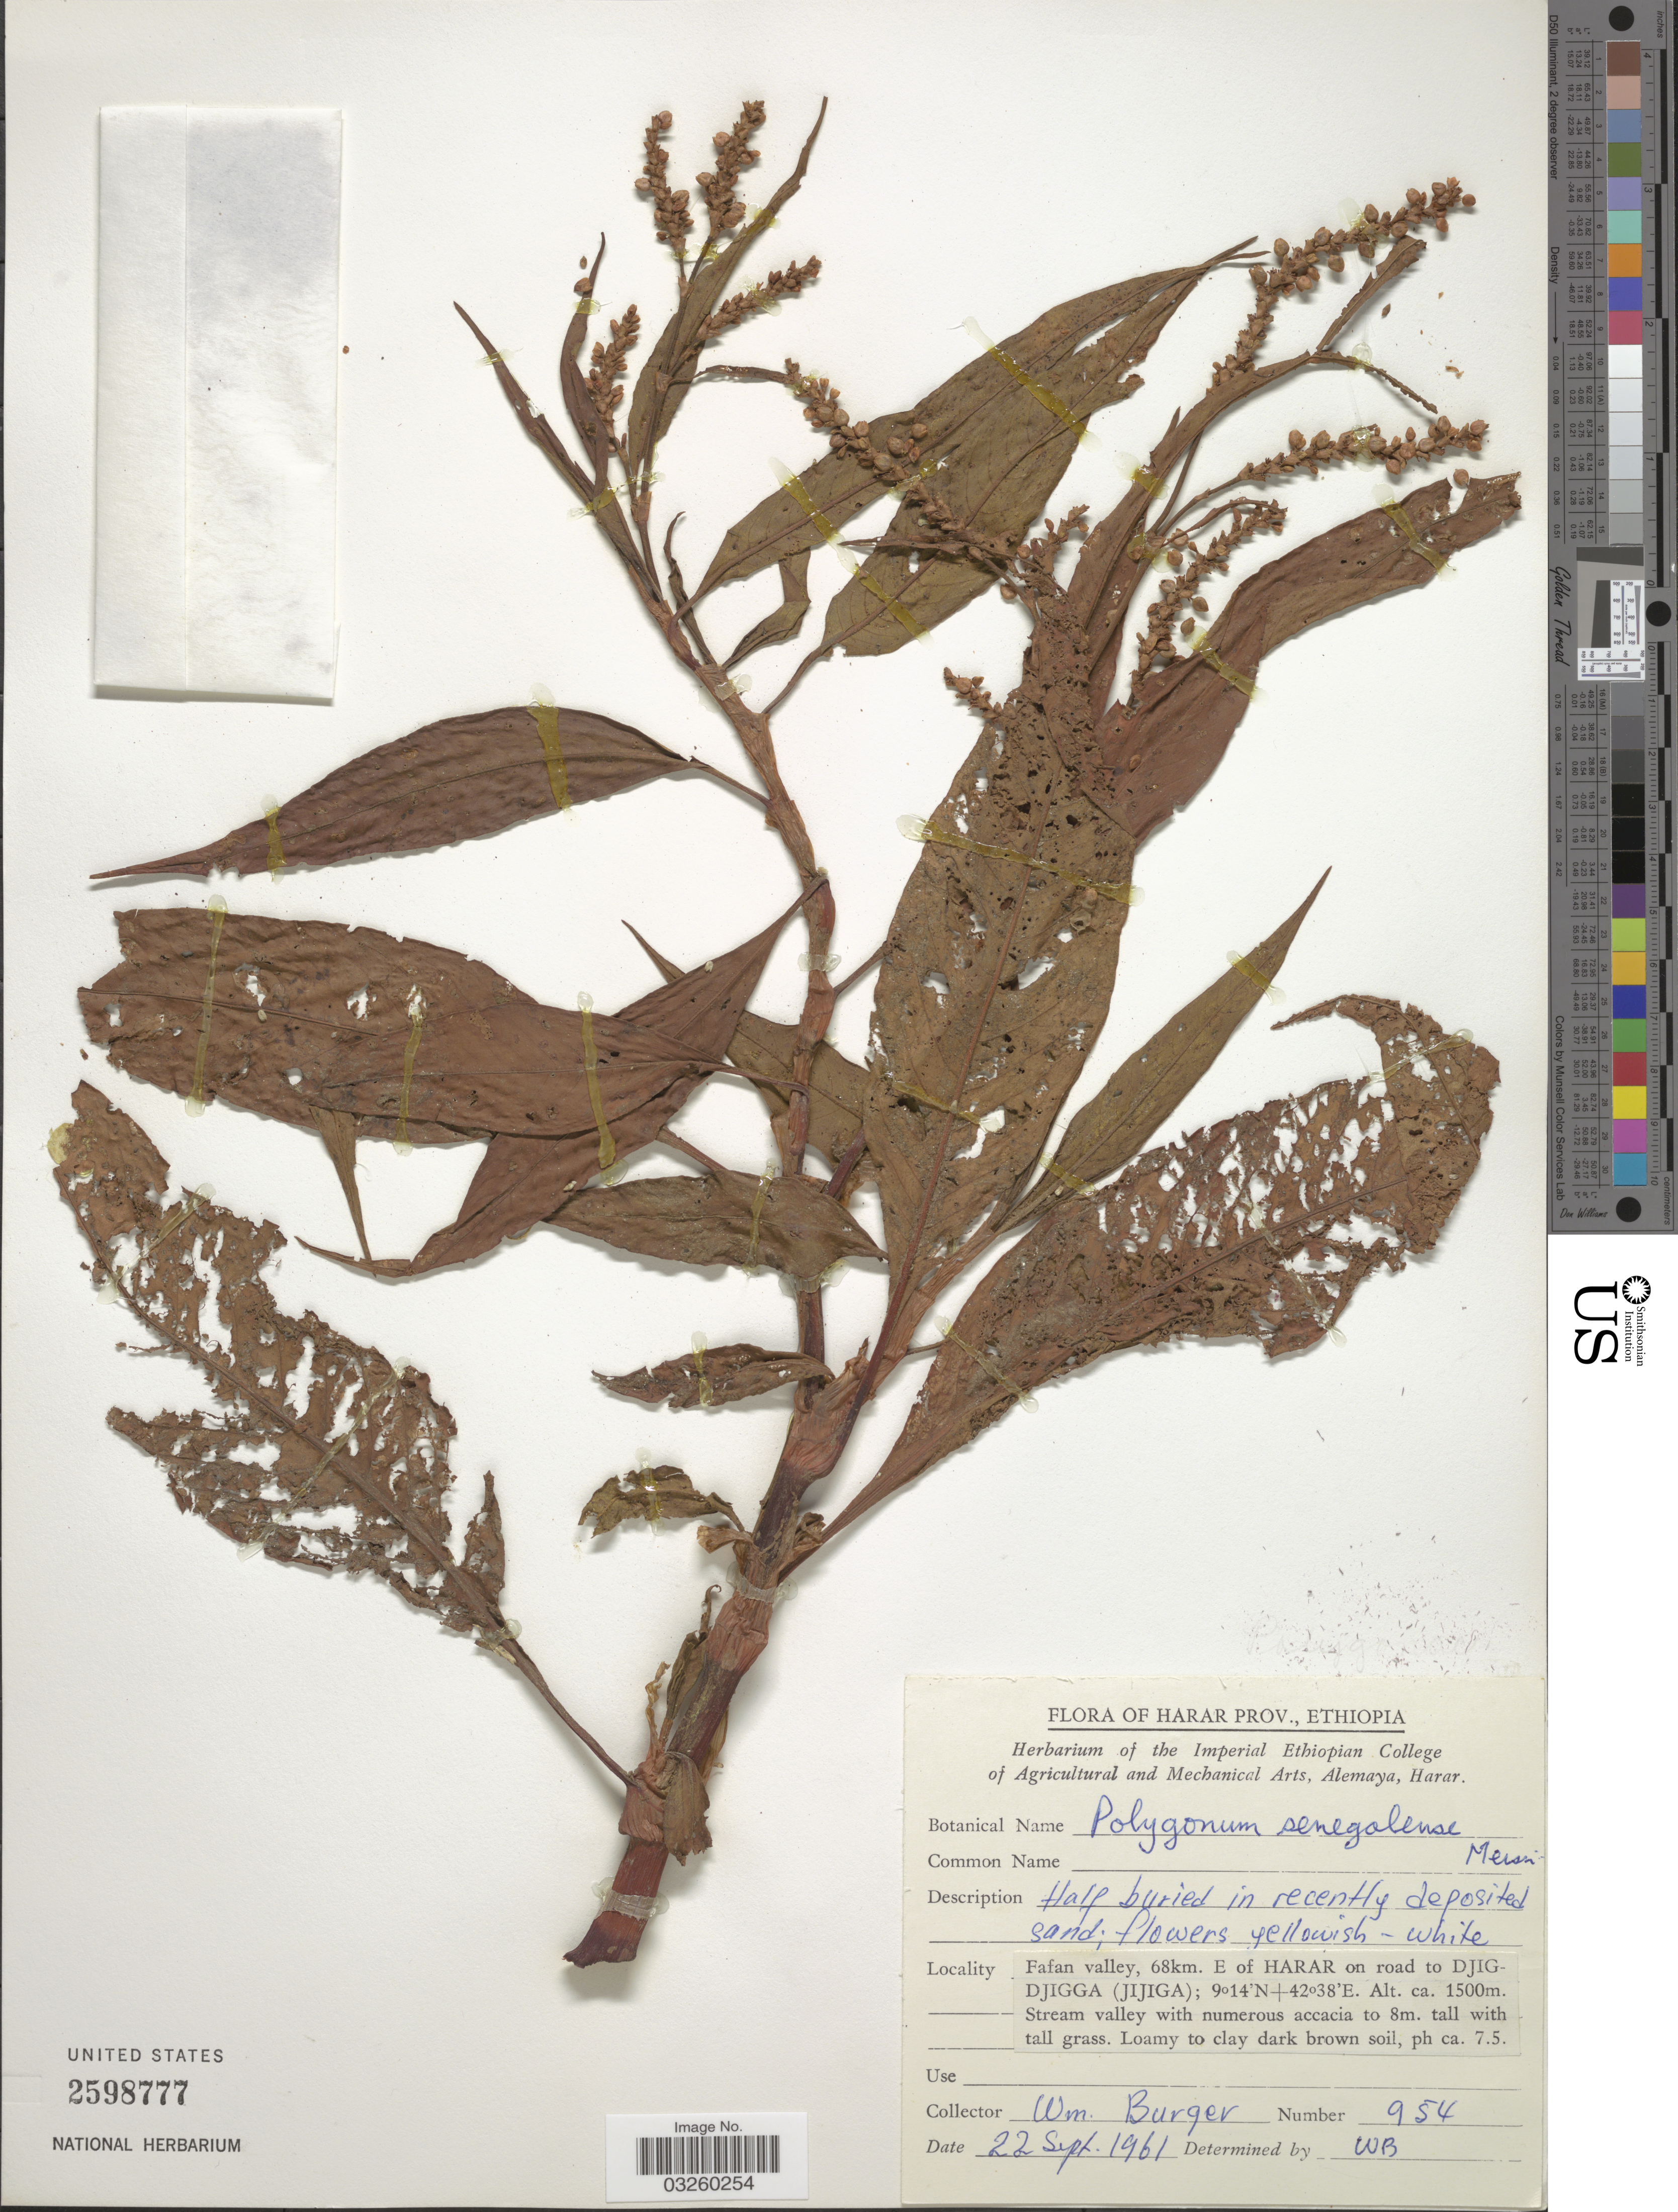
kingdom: Plantae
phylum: Tracheophyta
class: Magnoliopsida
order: Caryophyllales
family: Polygonaceae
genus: Polygonum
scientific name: Polygonum senegalense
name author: Meisn.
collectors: W. Burger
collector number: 954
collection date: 1961-09-22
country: Ethiopia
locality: Harar Prov. Fafan valley, 68km. E of Harar on road to Djig-Djigga (Jijiga).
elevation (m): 1500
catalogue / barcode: US 2598777